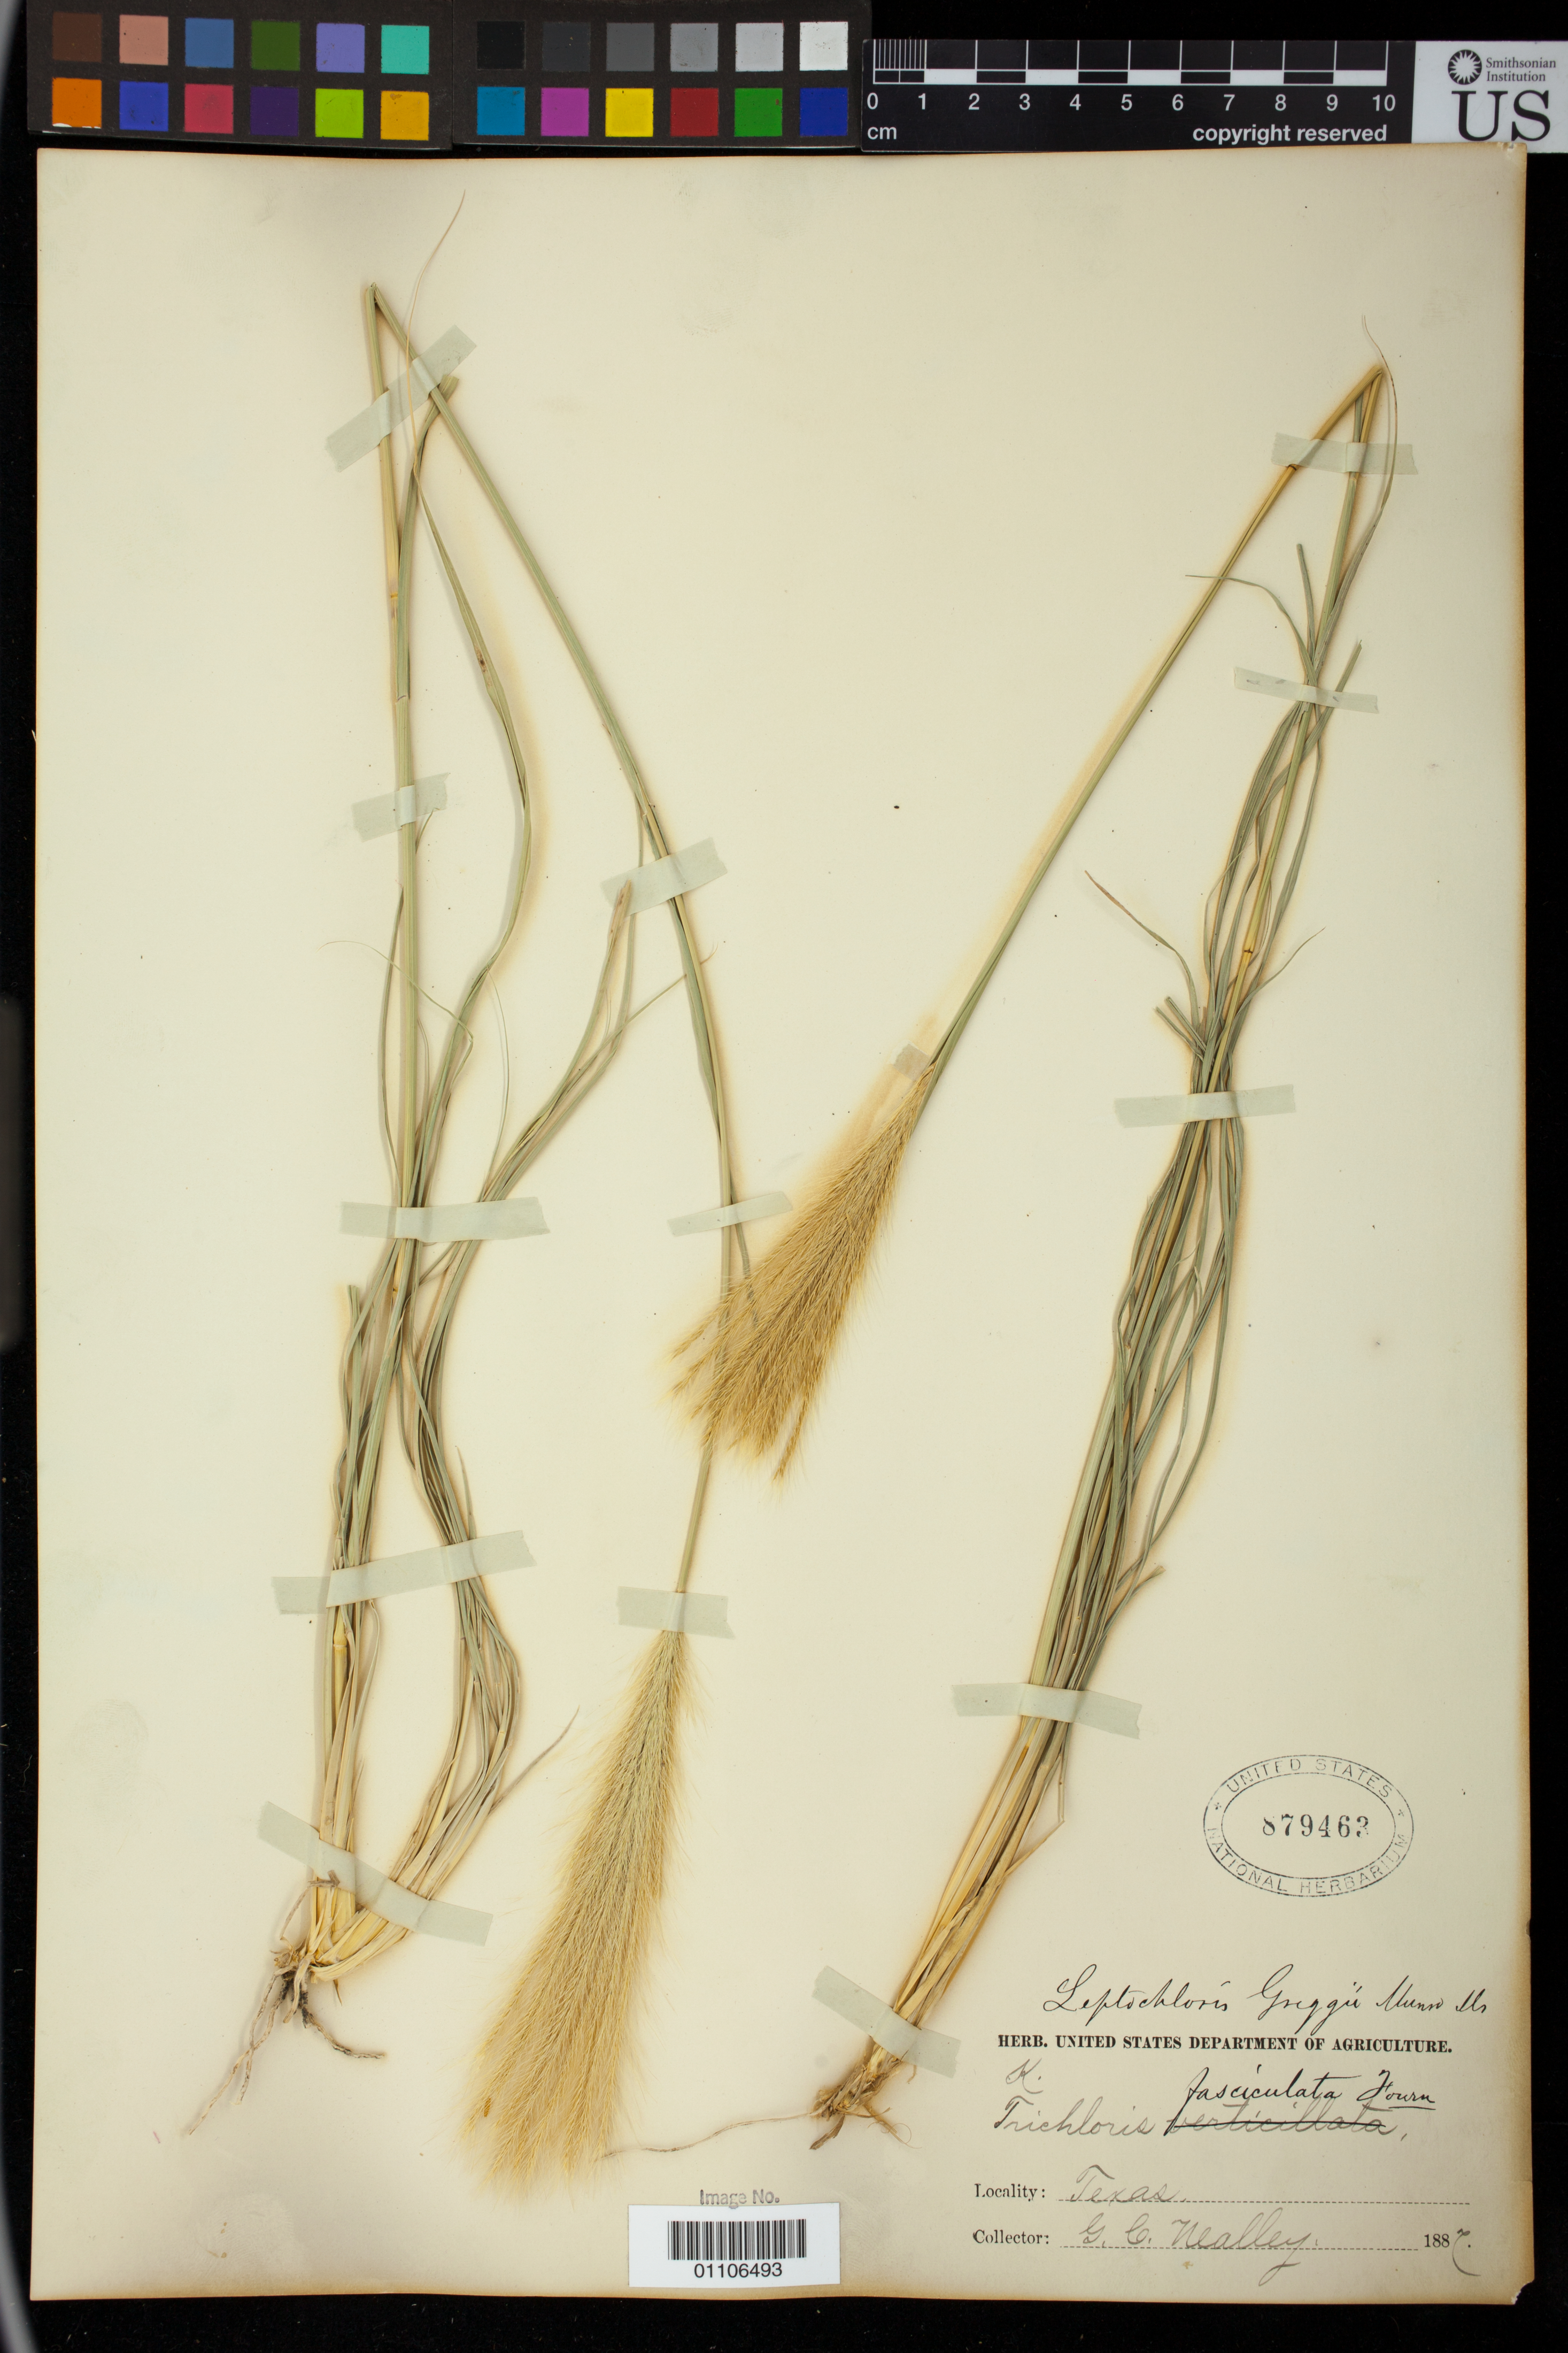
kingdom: Plantae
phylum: Tracheophyta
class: Liliopsida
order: Poales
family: Poaceae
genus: Trichloris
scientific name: Trichloris verticillata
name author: E. Fourn. ex Vasey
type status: Possible Syntype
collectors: G. C. Nealley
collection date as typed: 1887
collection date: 1887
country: United States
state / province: Texas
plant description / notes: Protologue, "Texas, Arizona to Mexico".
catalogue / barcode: US 879463